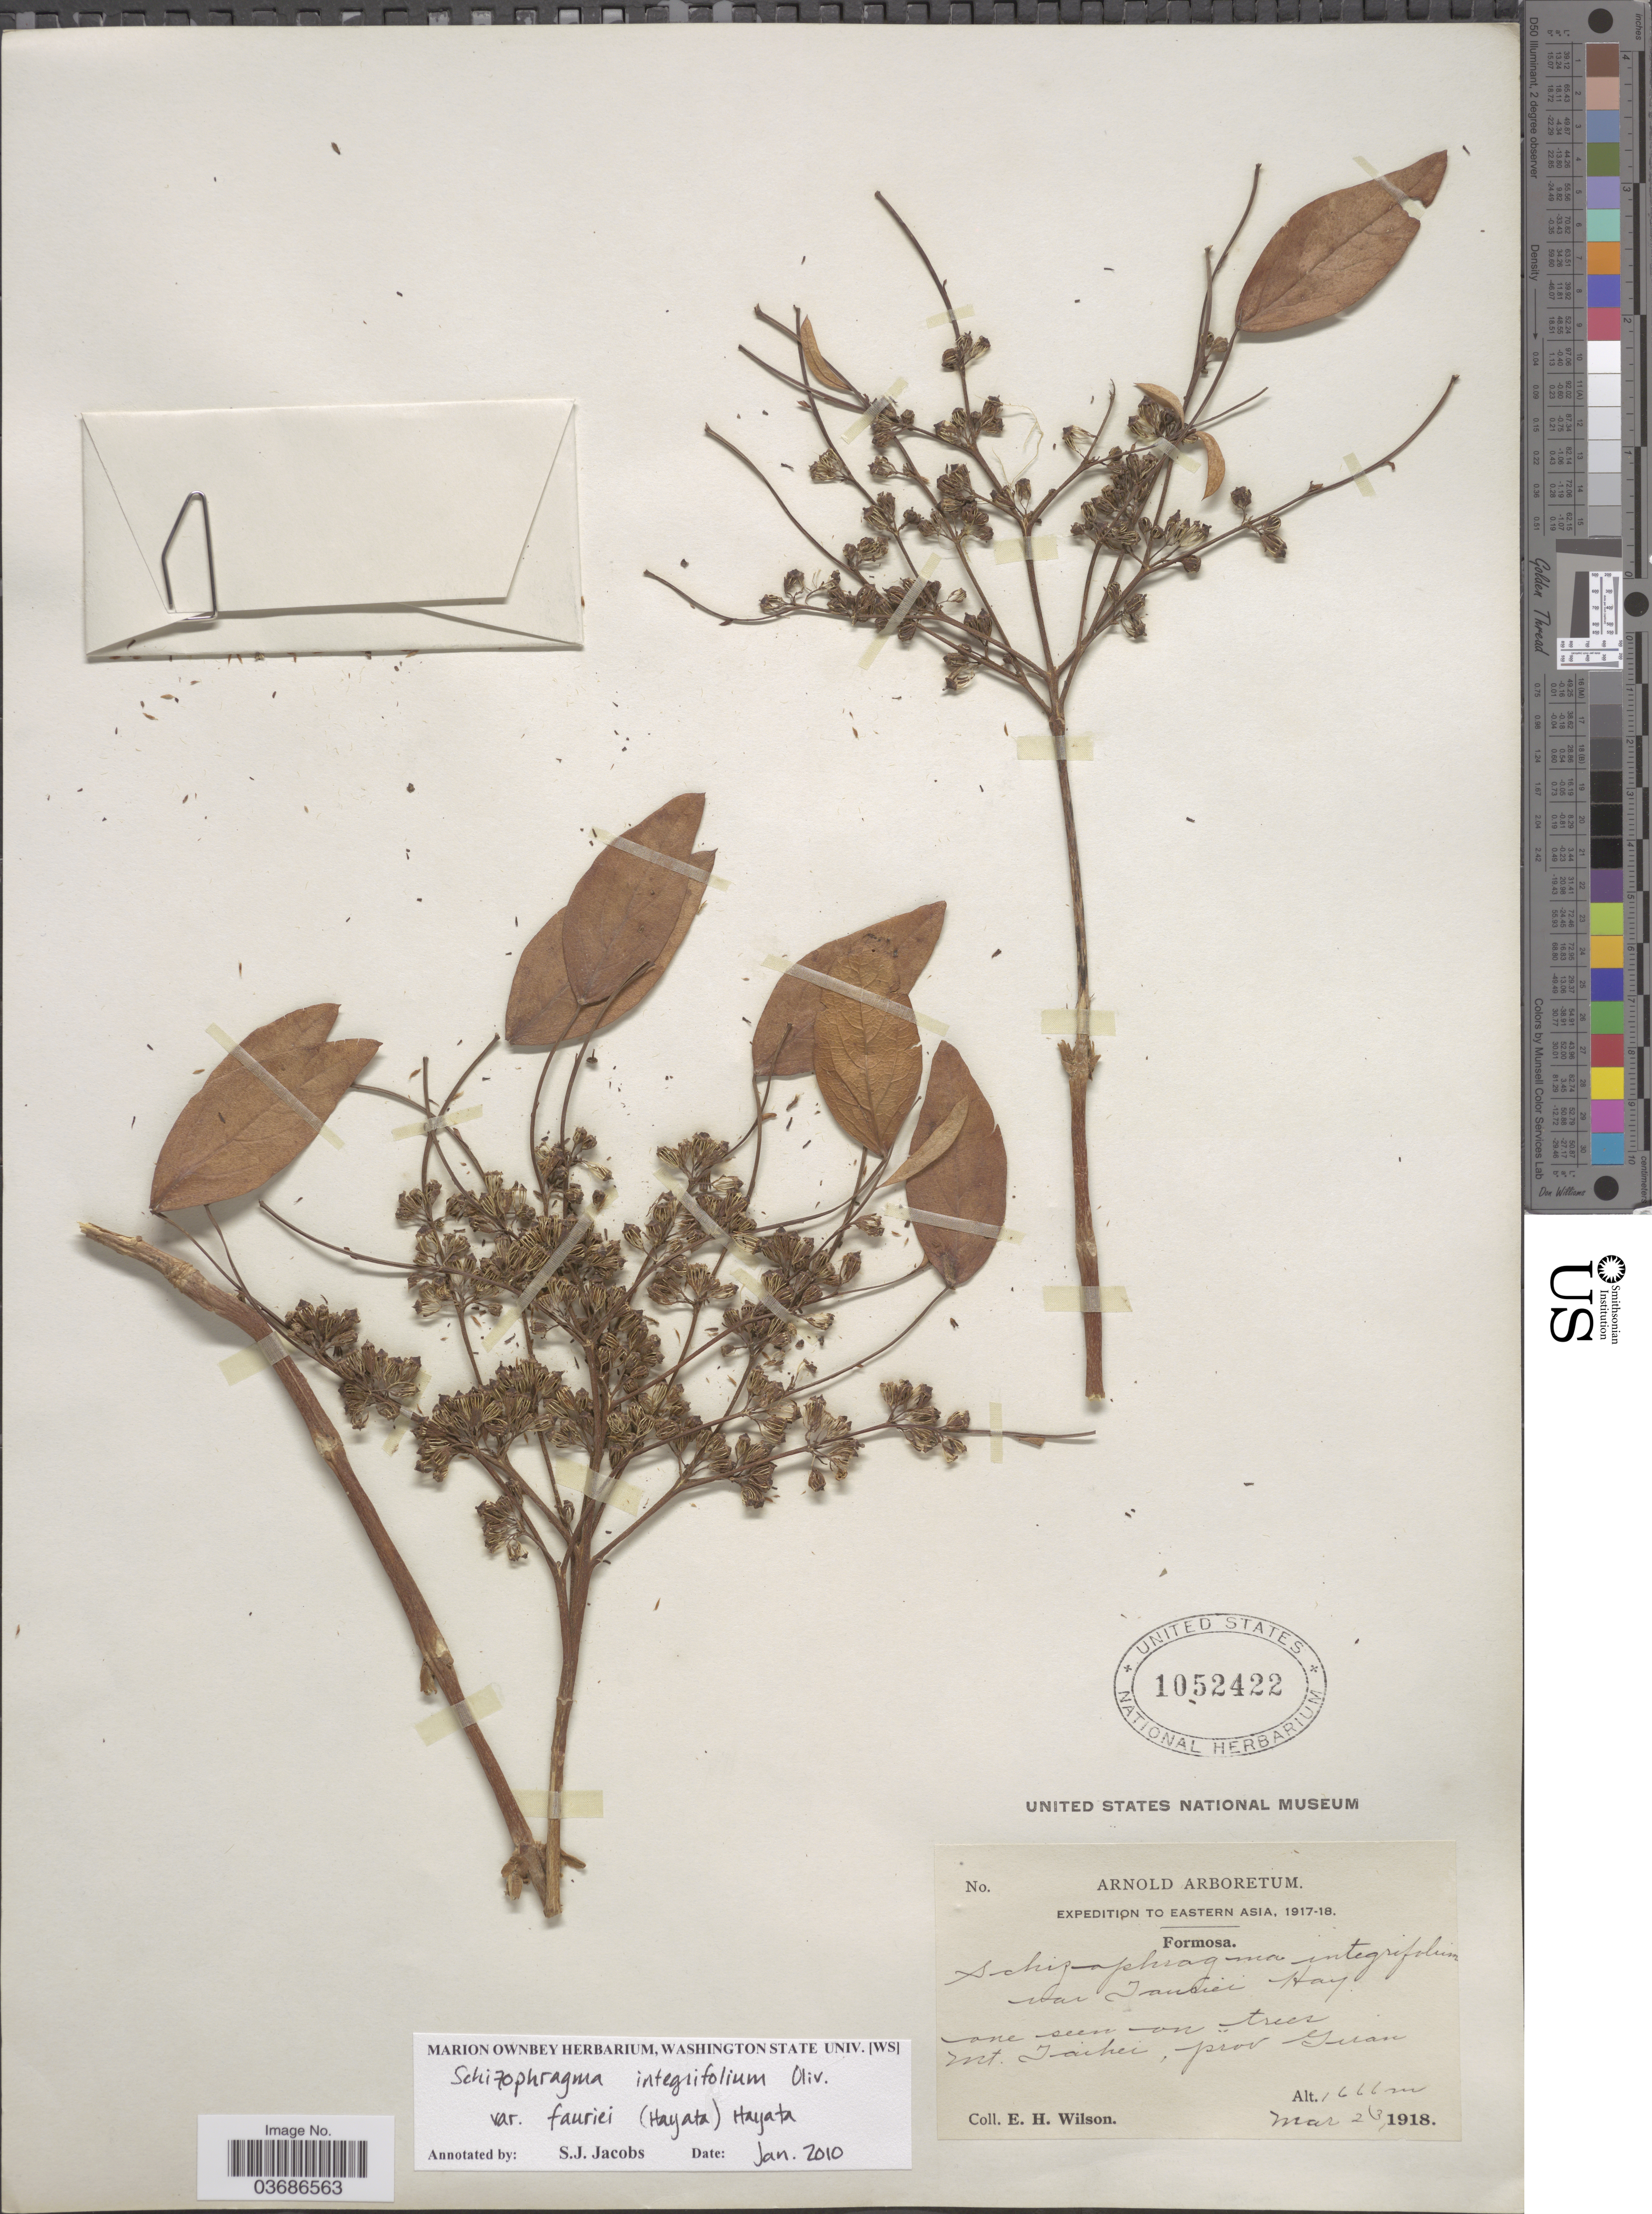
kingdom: Plantae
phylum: Tracheophyta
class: Magnoliopsida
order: Cornales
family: Hydrangeaceae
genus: Hydrangea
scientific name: Hydrangea fauriei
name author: (Hayata) Y. De Smet & Granados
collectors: E. Wilson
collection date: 1918-03-23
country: Taiwan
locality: Expedition to Eastern Asia, 1917-18. Formosa. Mt. Taihei, prov. Guan.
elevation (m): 1666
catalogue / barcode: US 1052422